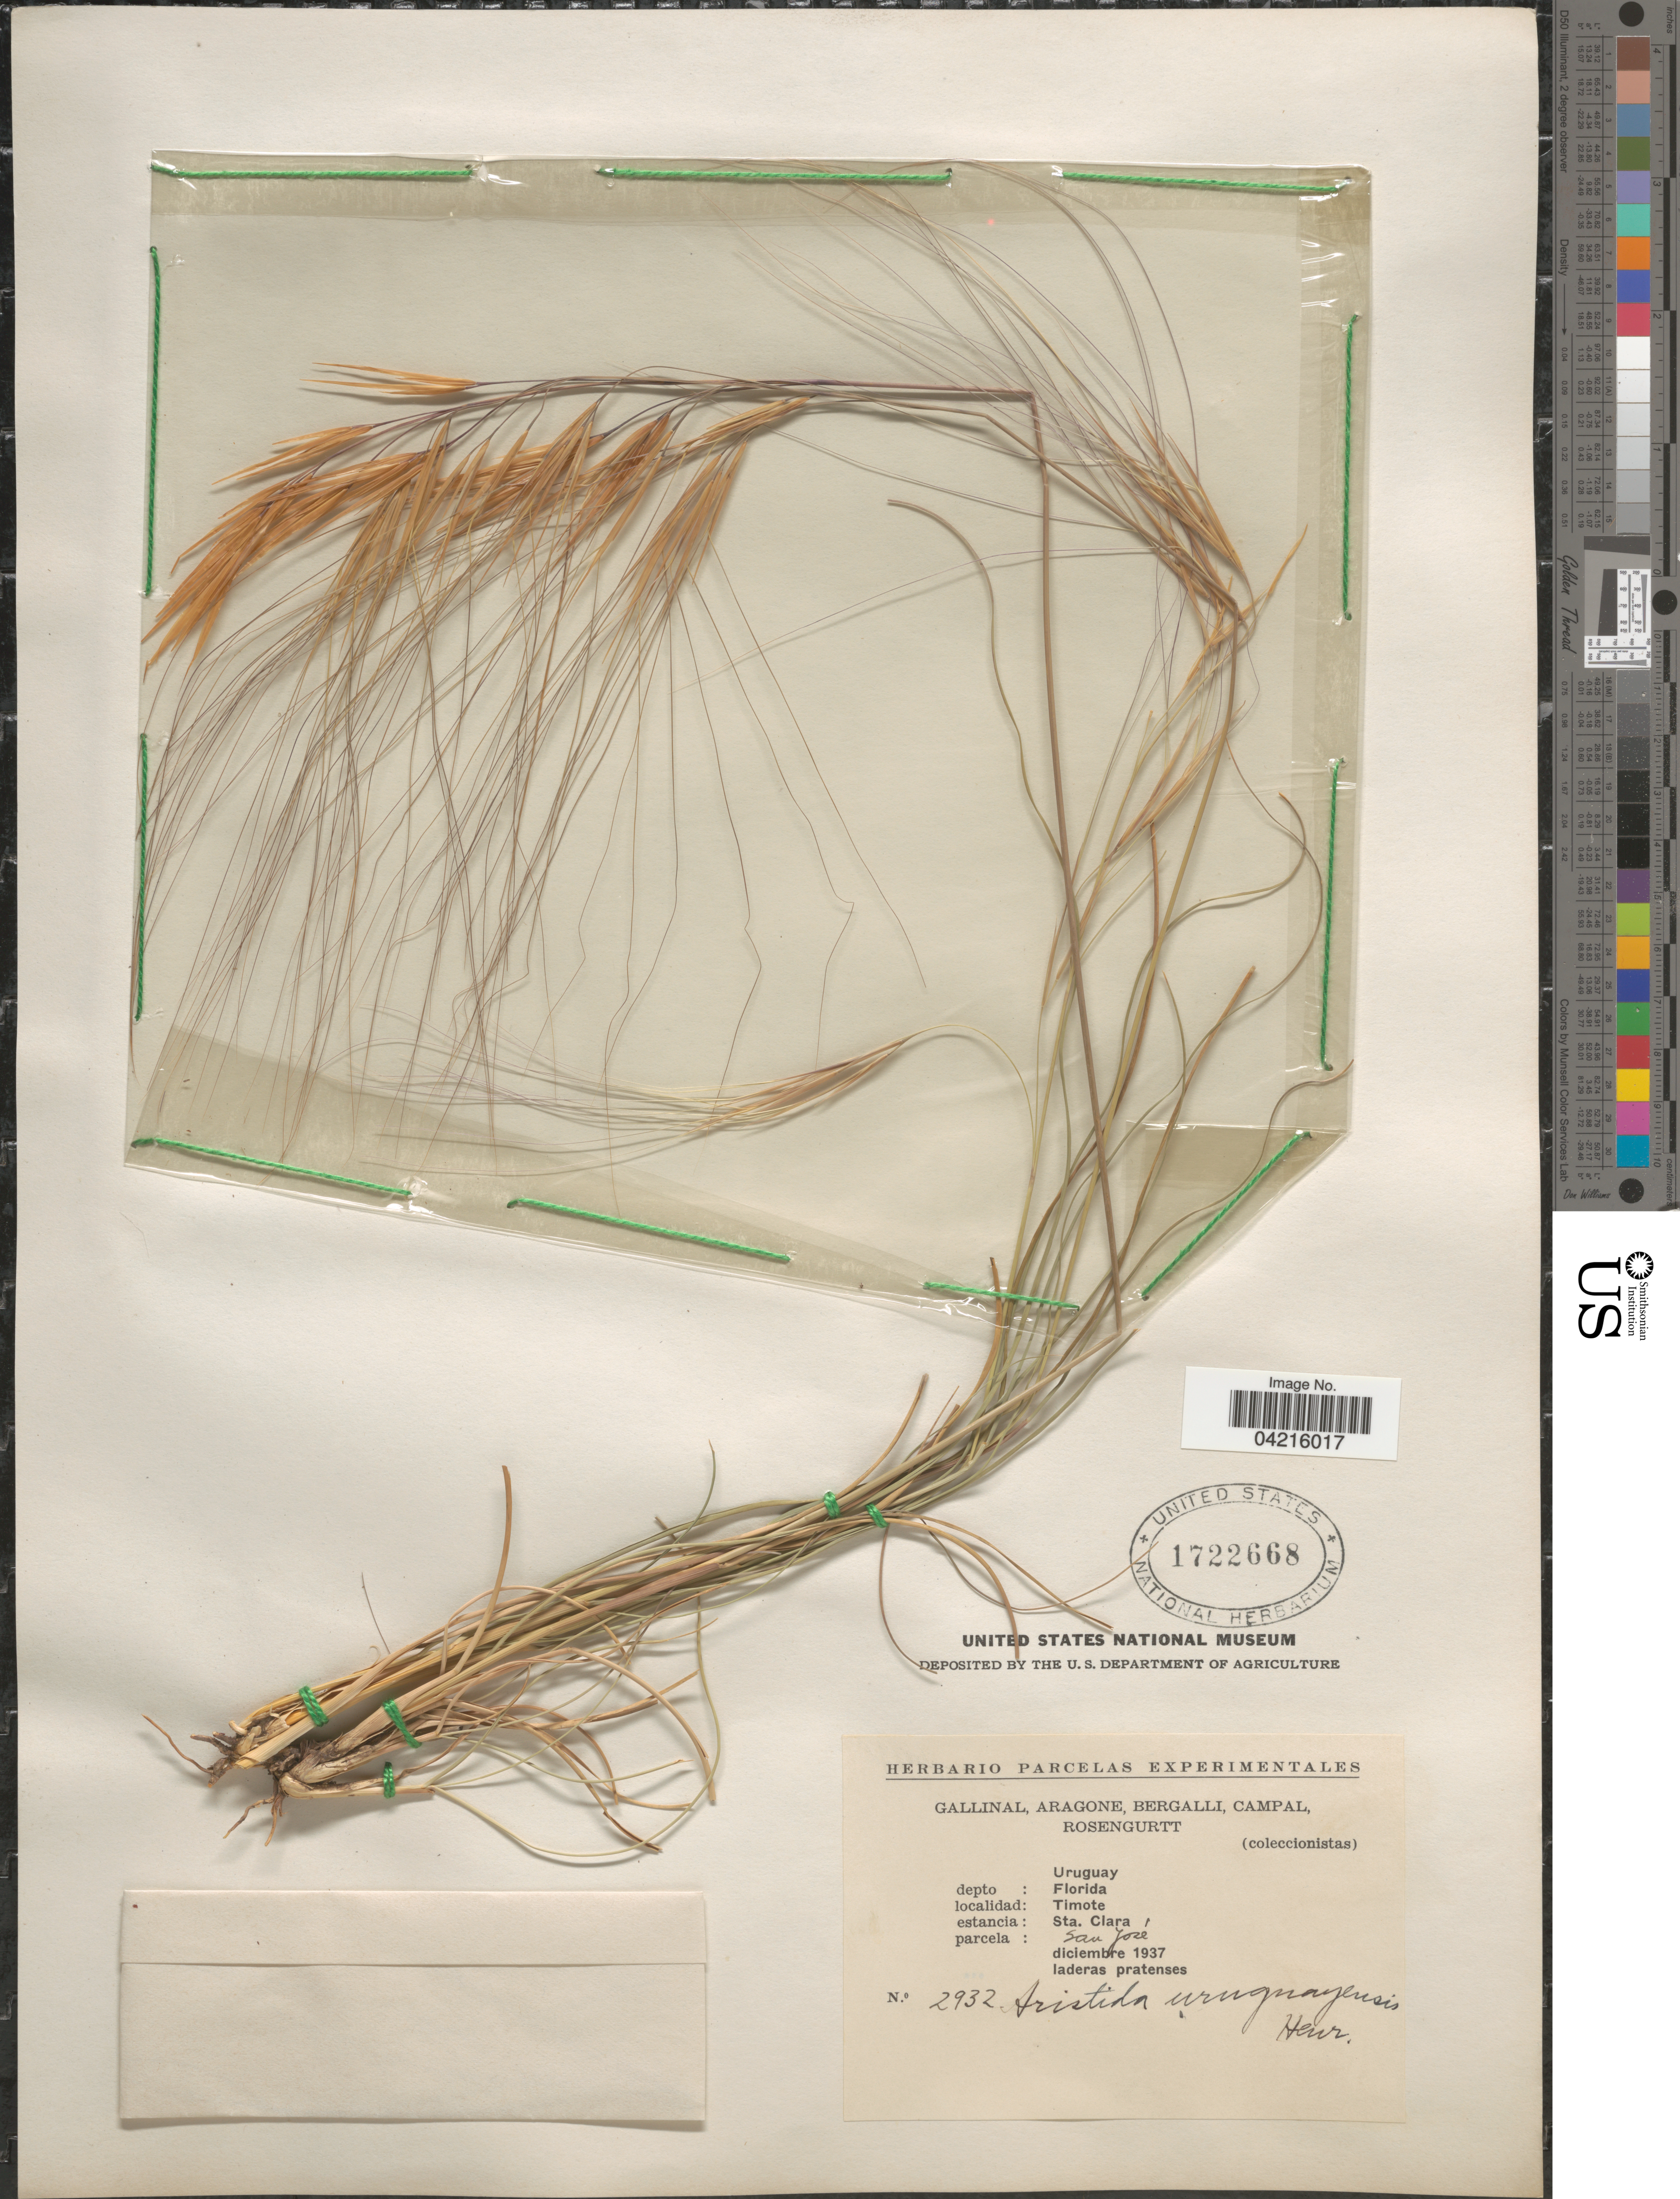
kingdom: Plantae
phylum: Tracheophyta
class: Liliopsida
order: Poales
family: Poaceae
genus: Aristida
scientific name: Aristida uruguayensis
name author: Henr.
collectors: -. Gallinal, -- Aragone, -- Bergalli, -- Campal & Rosengurtt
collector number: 2932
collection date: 1937-12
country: Uruguay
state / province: Florida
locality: Depto: Florida. Timote. Estancia: Sta. Clara. Parcela: San José.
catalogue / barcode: US 1722668